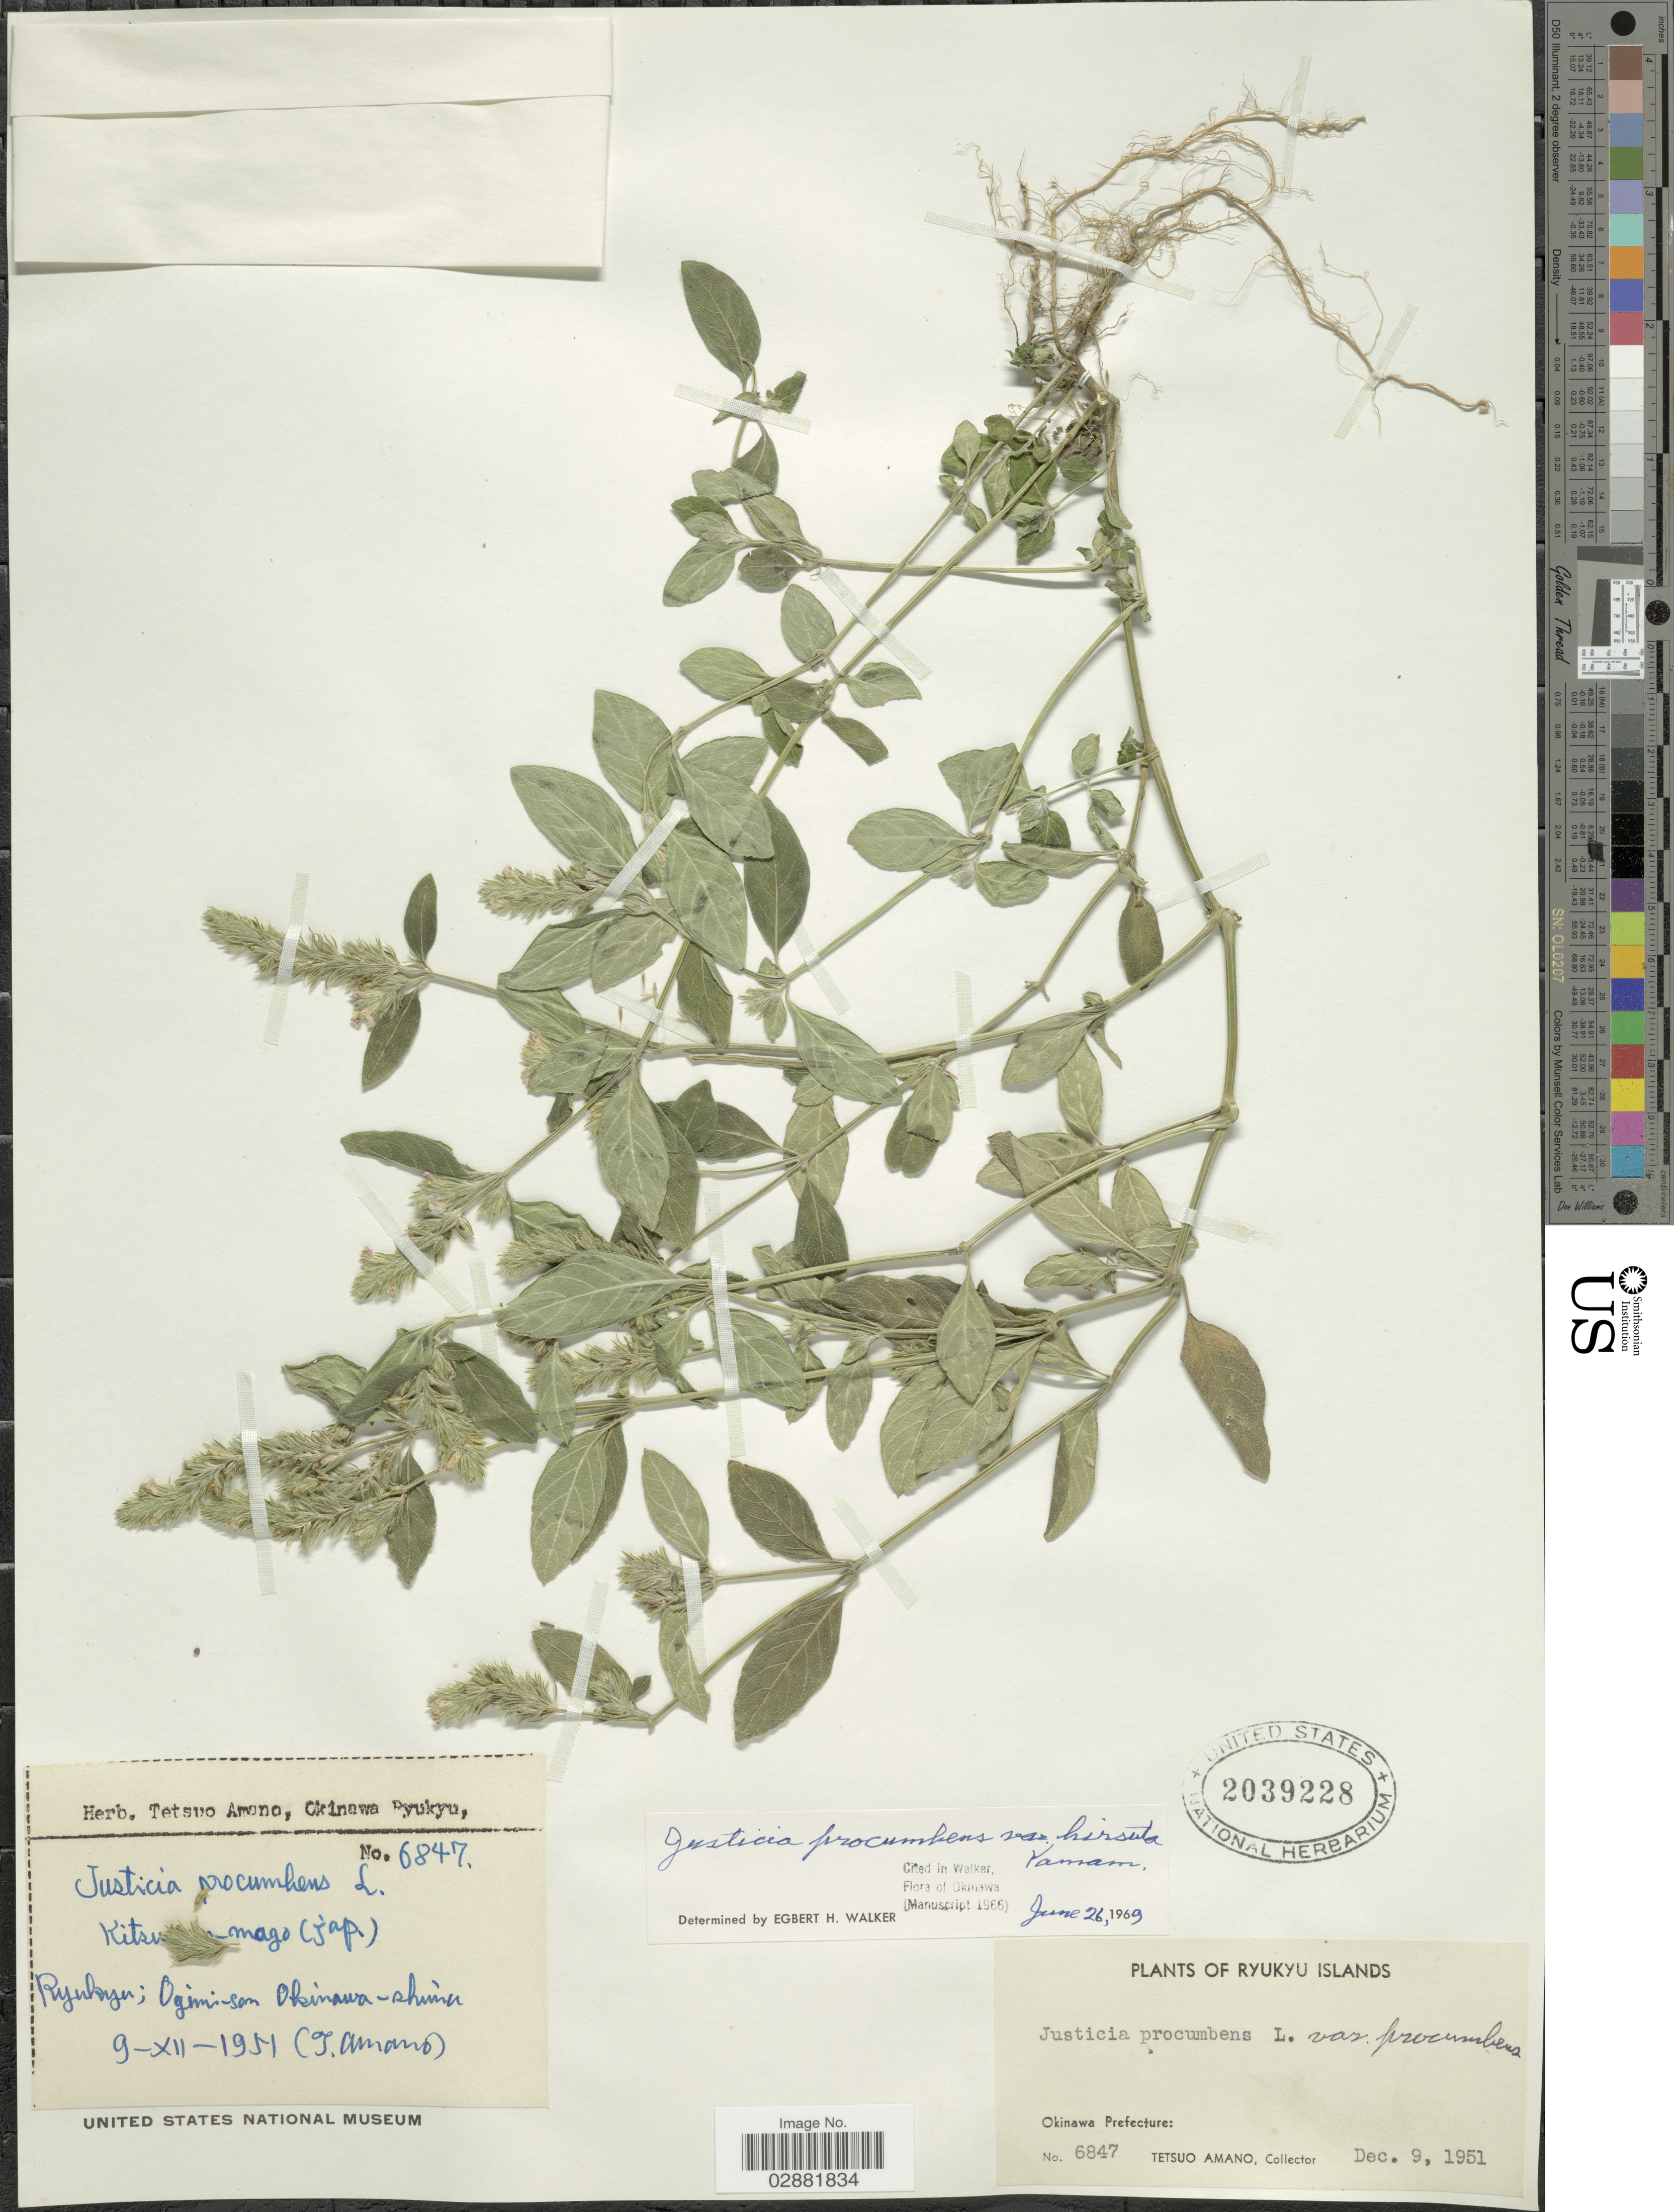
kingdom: Plantae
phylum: Tracheophyta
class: Magnoliopsida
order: Lamiales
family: Acanthaceae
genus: Justicia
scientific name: Justicia procumbens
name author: L.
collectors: T. Amano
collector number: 6847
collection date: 1951-12-09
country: Japan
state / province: Okinawa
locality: Ryukyu, Ogimi-san, Okinawa-shimu, Okinawa Prefecture, Ryukyu Islands.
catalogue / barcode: US 2039228